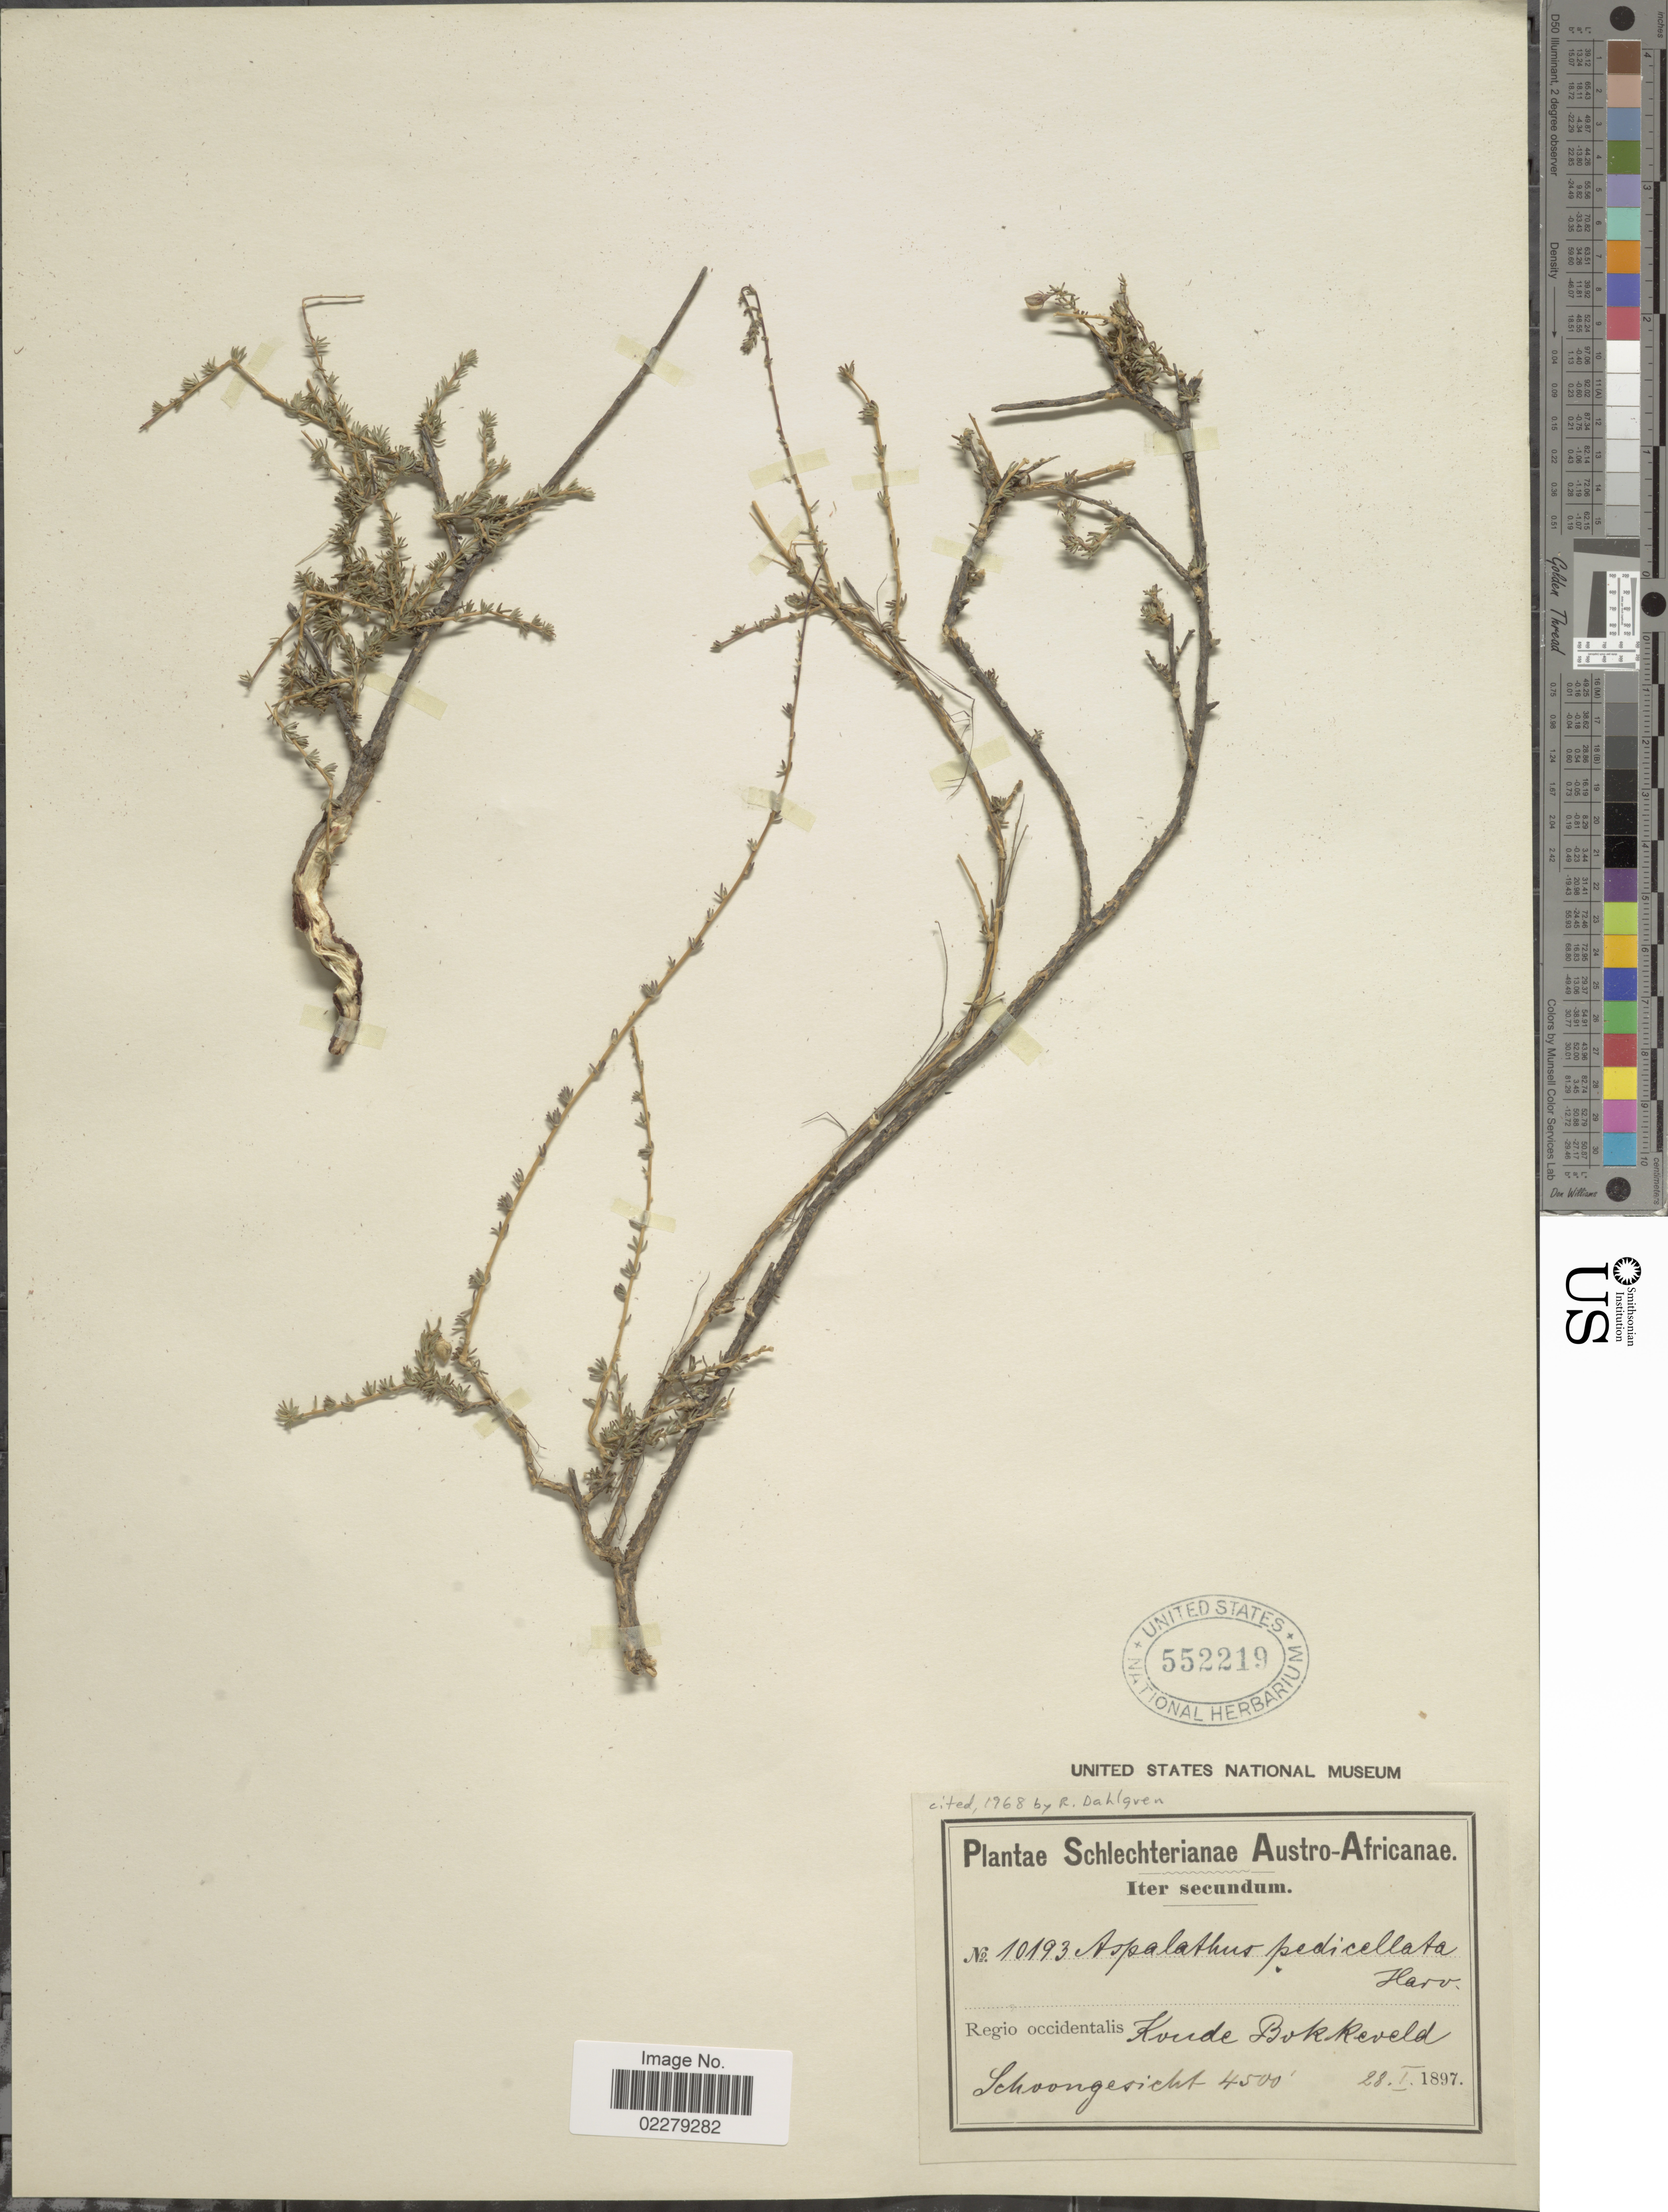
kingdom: Plantae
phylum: Tracheophyta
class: Magnoliopsida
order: Fabales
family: Fabaceae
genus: Aspalathus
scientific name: Aspalathus pedicellata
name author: Harv.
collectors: Schlechter, --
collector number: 10193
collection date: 1897-01-28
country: South Africa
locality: Austro- Africanae. Regio occidentalis, Koude Bokkeveld. Schoongesicht.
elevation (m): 1372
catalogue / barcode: US 552219